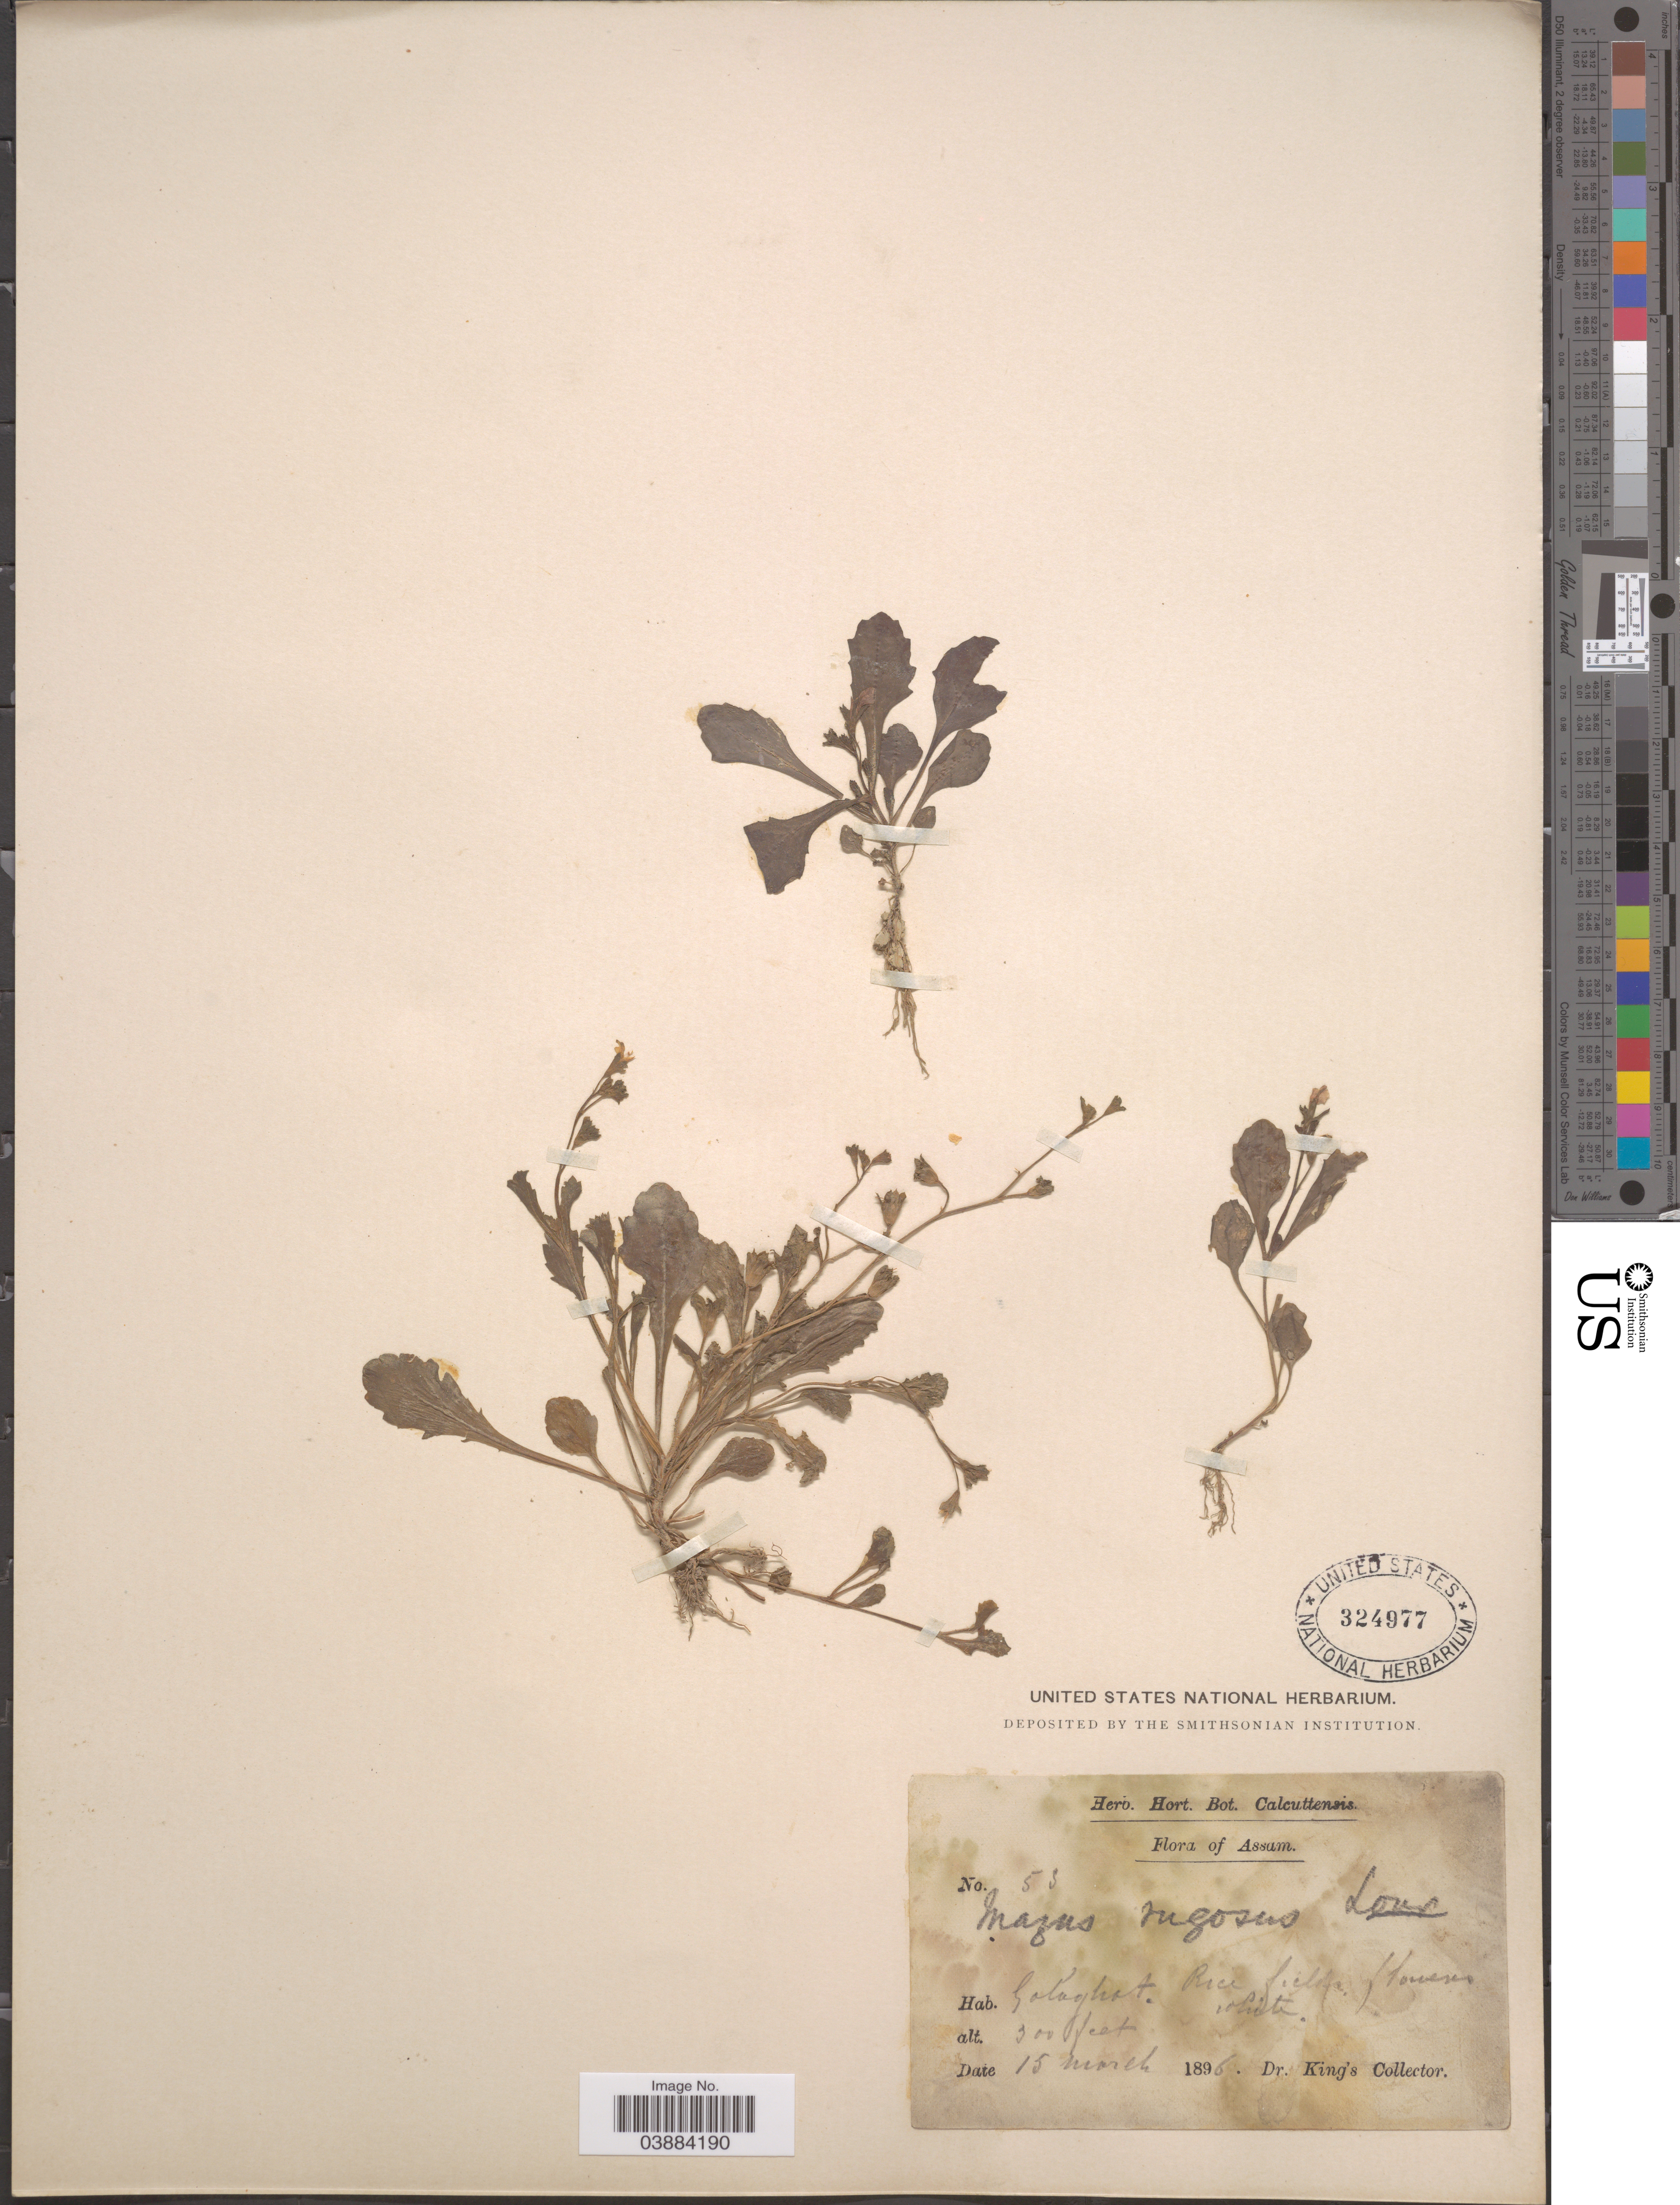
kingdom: Plantae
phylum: Tracheophyta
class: Magnoliopsida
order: Lamiales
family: Mazaceae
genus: Mazus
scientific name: Mazus pumilus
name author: (Burm. f.) Steenis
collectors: Dr. King's collector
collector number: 53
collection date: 1896-03-15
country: India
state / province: Assam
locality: Galaghat Rice field.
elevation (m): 91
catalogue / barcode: US 324977